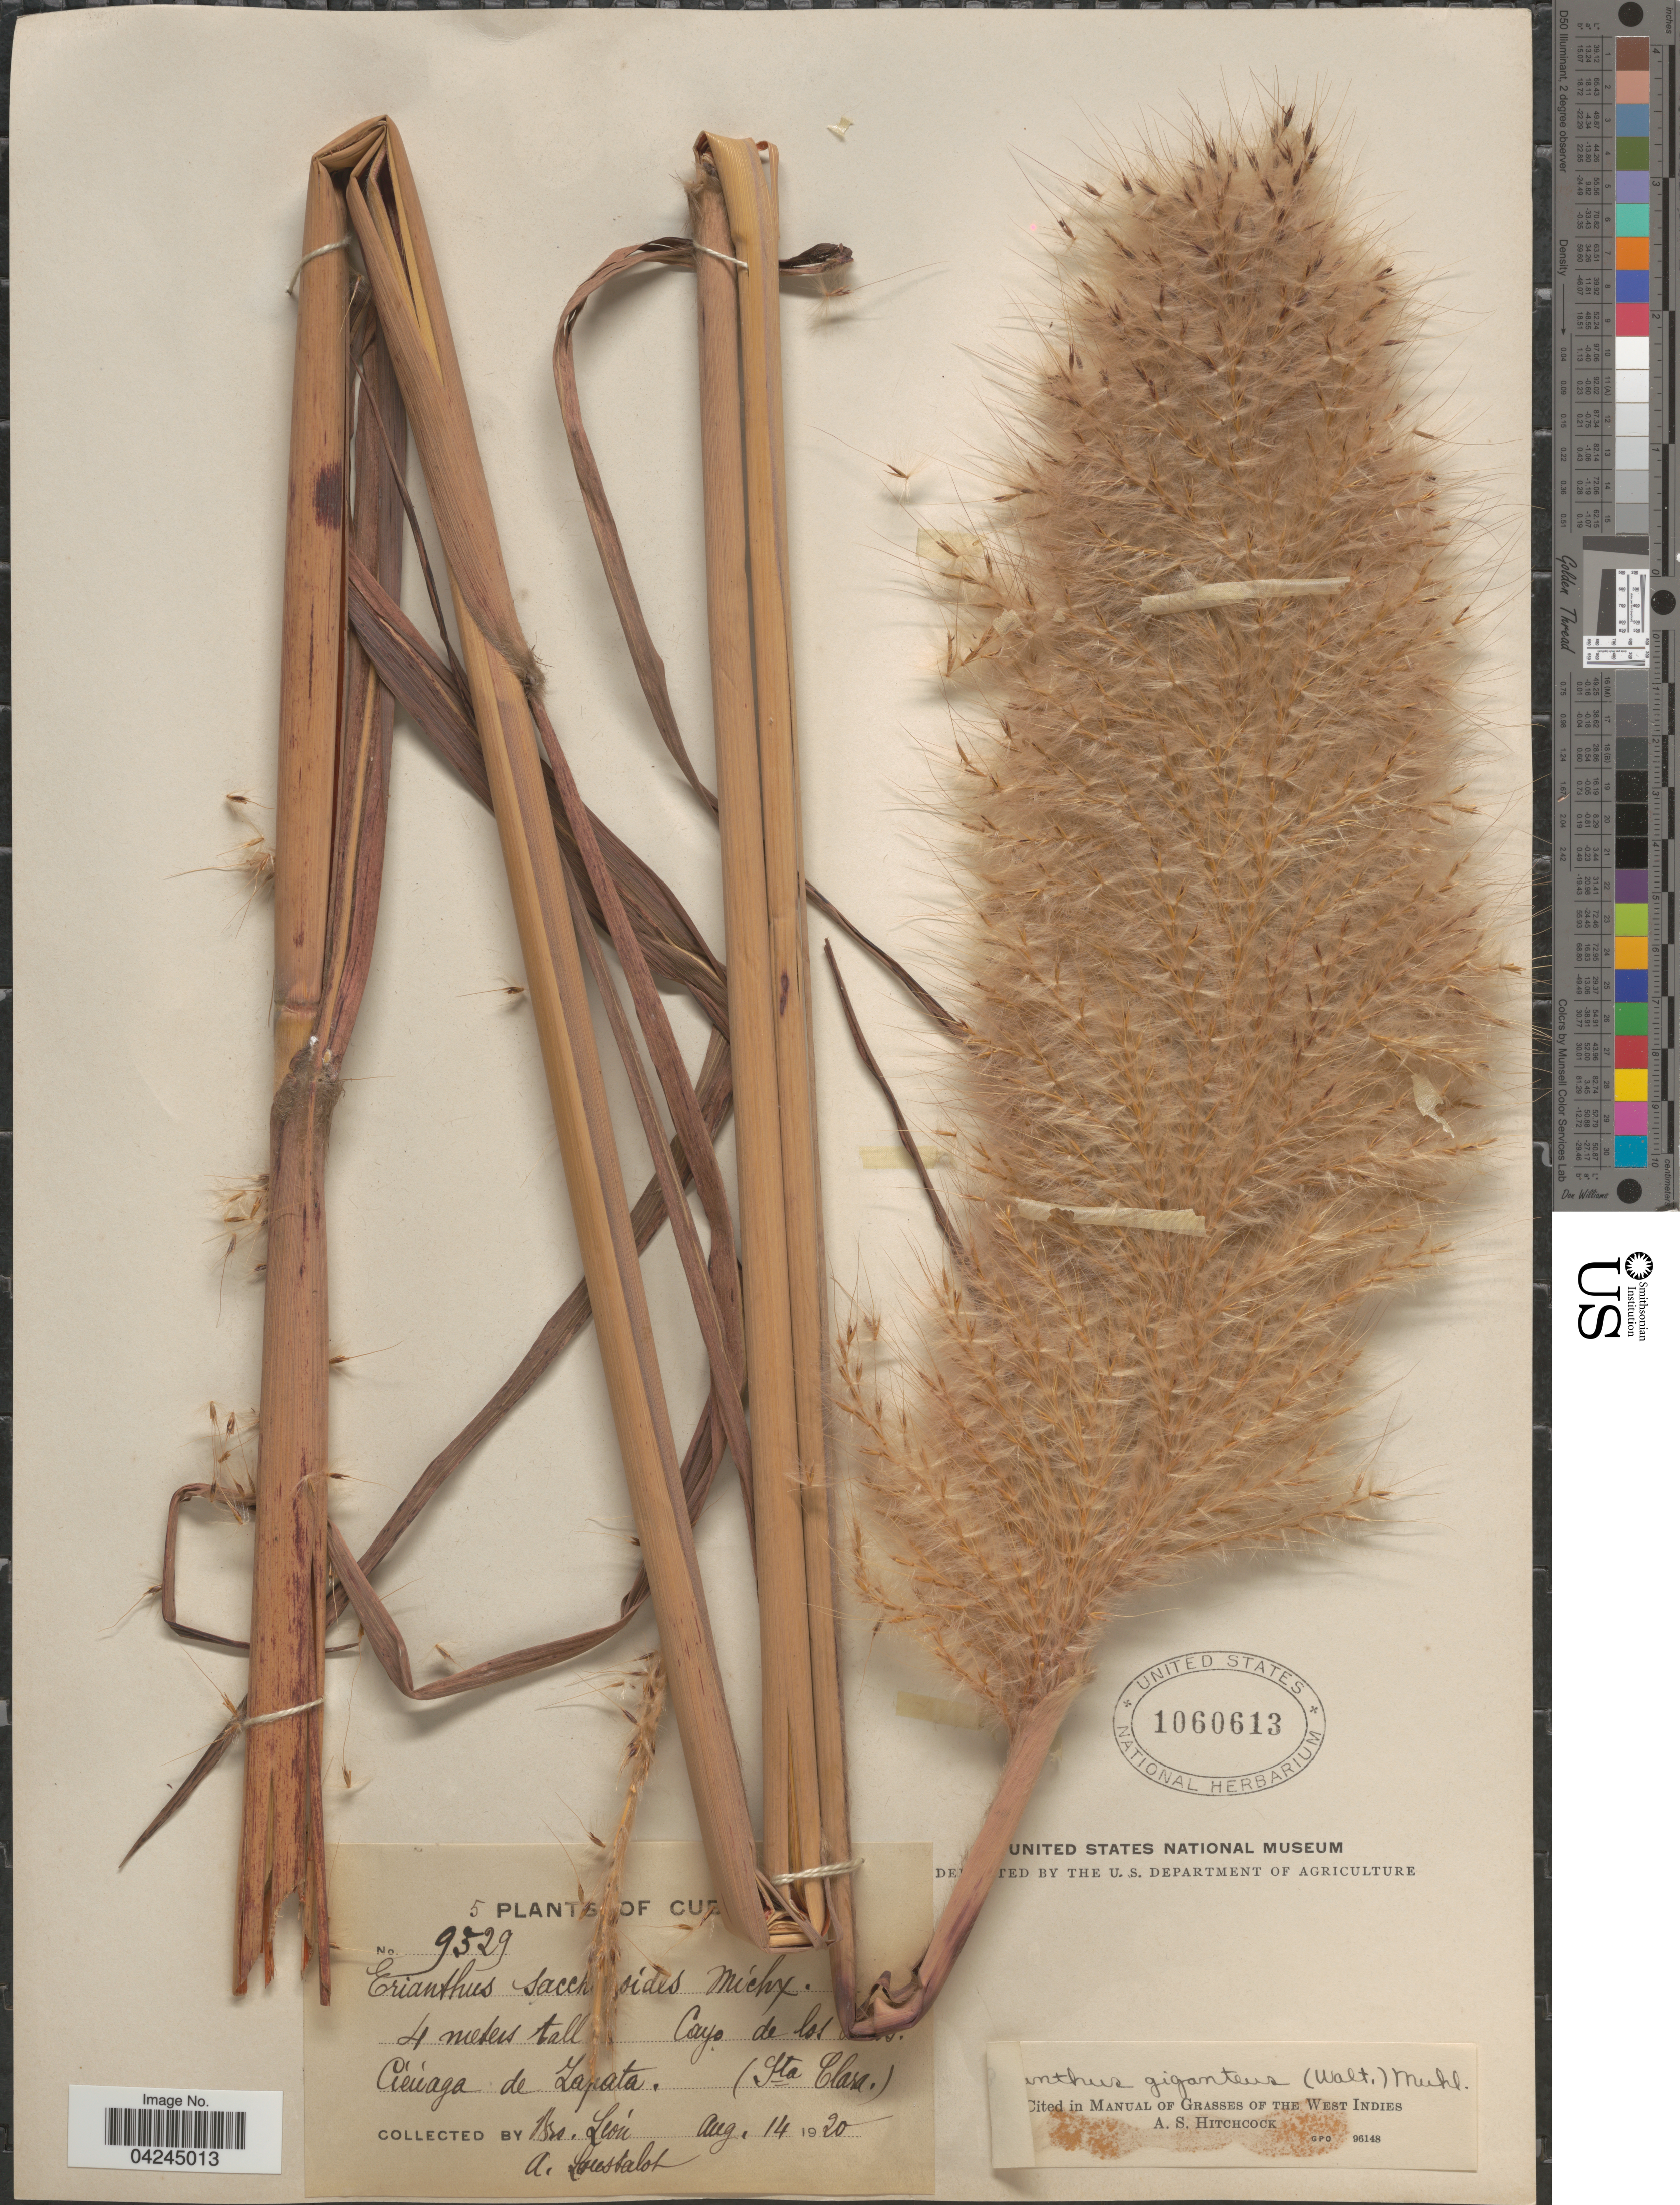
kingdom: Plantae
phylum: Tracheophyta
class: Liliopsida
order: Poales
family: Poaceae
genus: Erianthus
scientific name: Erianthus giganteus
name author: (Walter) P. Beauv.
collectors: Bro. León & A. Loustalot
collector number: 9329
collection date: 1920-08-14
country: Cuba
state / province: Las Villas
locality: Cayo de los [illegible text]. Cienaga de Zapata. (Sta. Clara).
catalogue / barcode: US 1060613